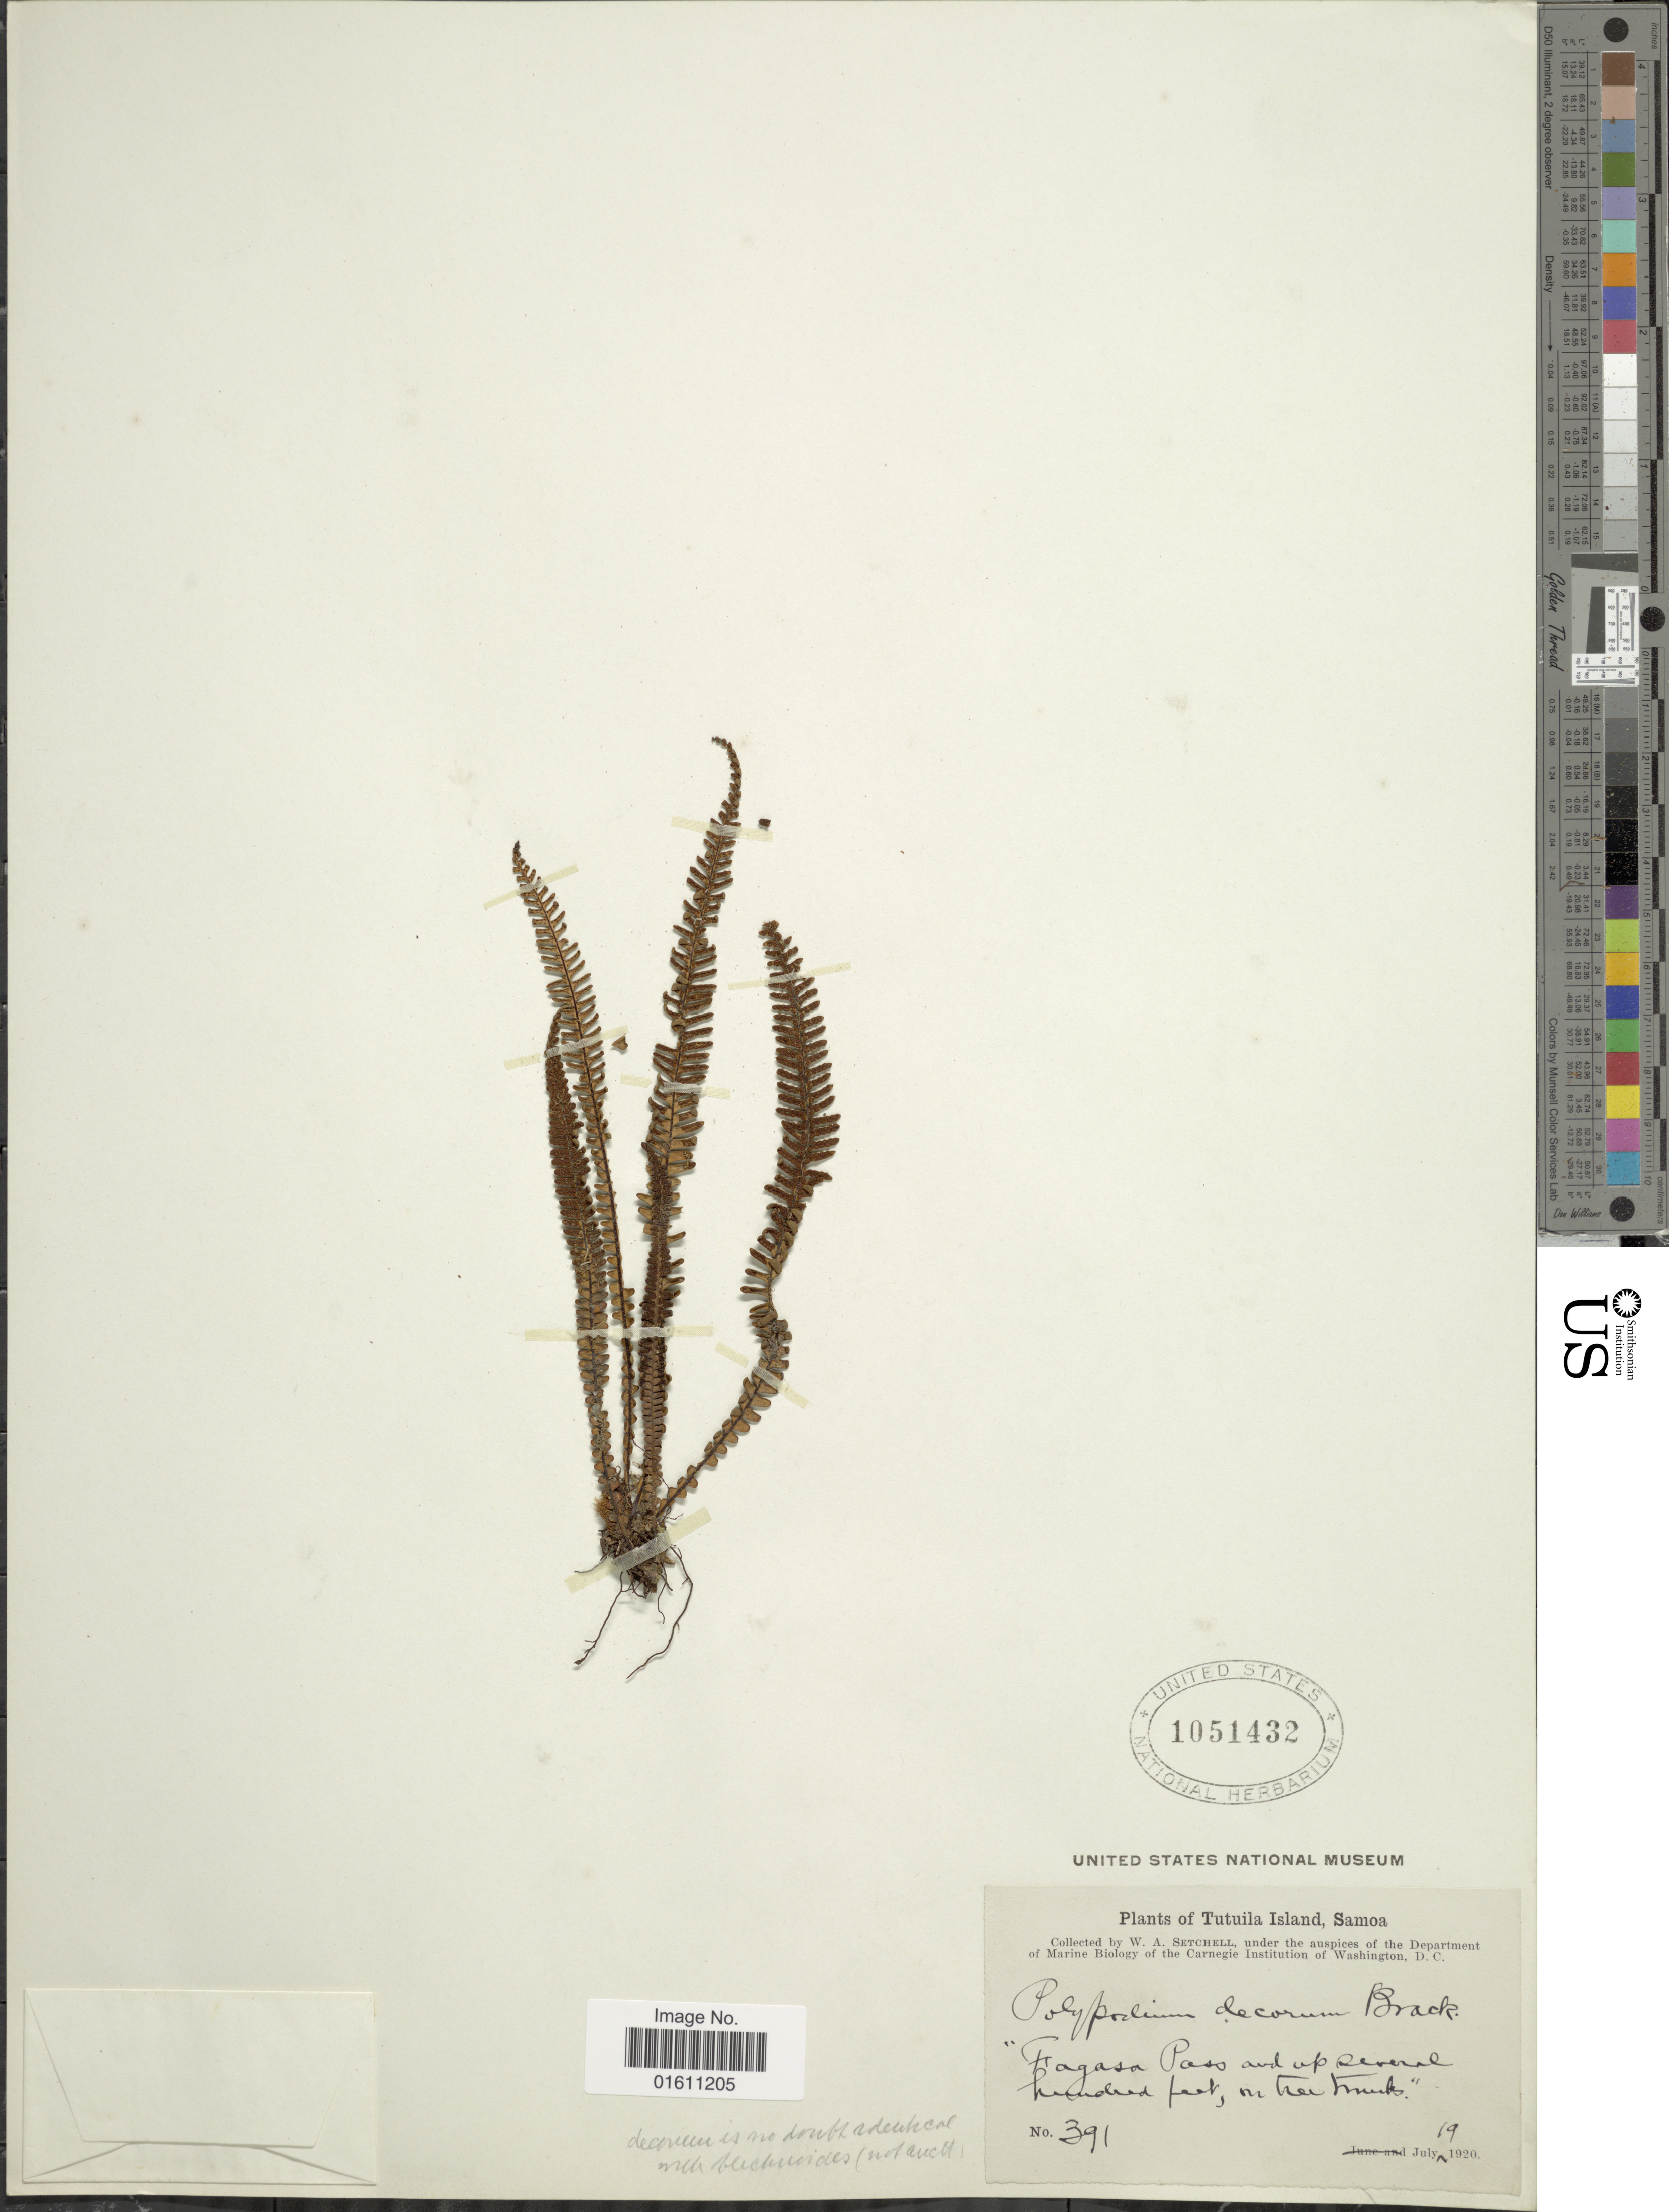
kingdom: Plantae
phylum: Tracheophyta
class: Polypodiopsida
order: Polypodiales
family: Polypodiaceae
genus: Ctenopterella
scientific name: Ctenopterella blechnoides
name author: (Grev.) Parris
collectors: W. Setchell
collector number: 3917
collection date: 1920-07-19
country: American Samoa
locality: Tutuila Island,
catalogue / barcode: US 1051432